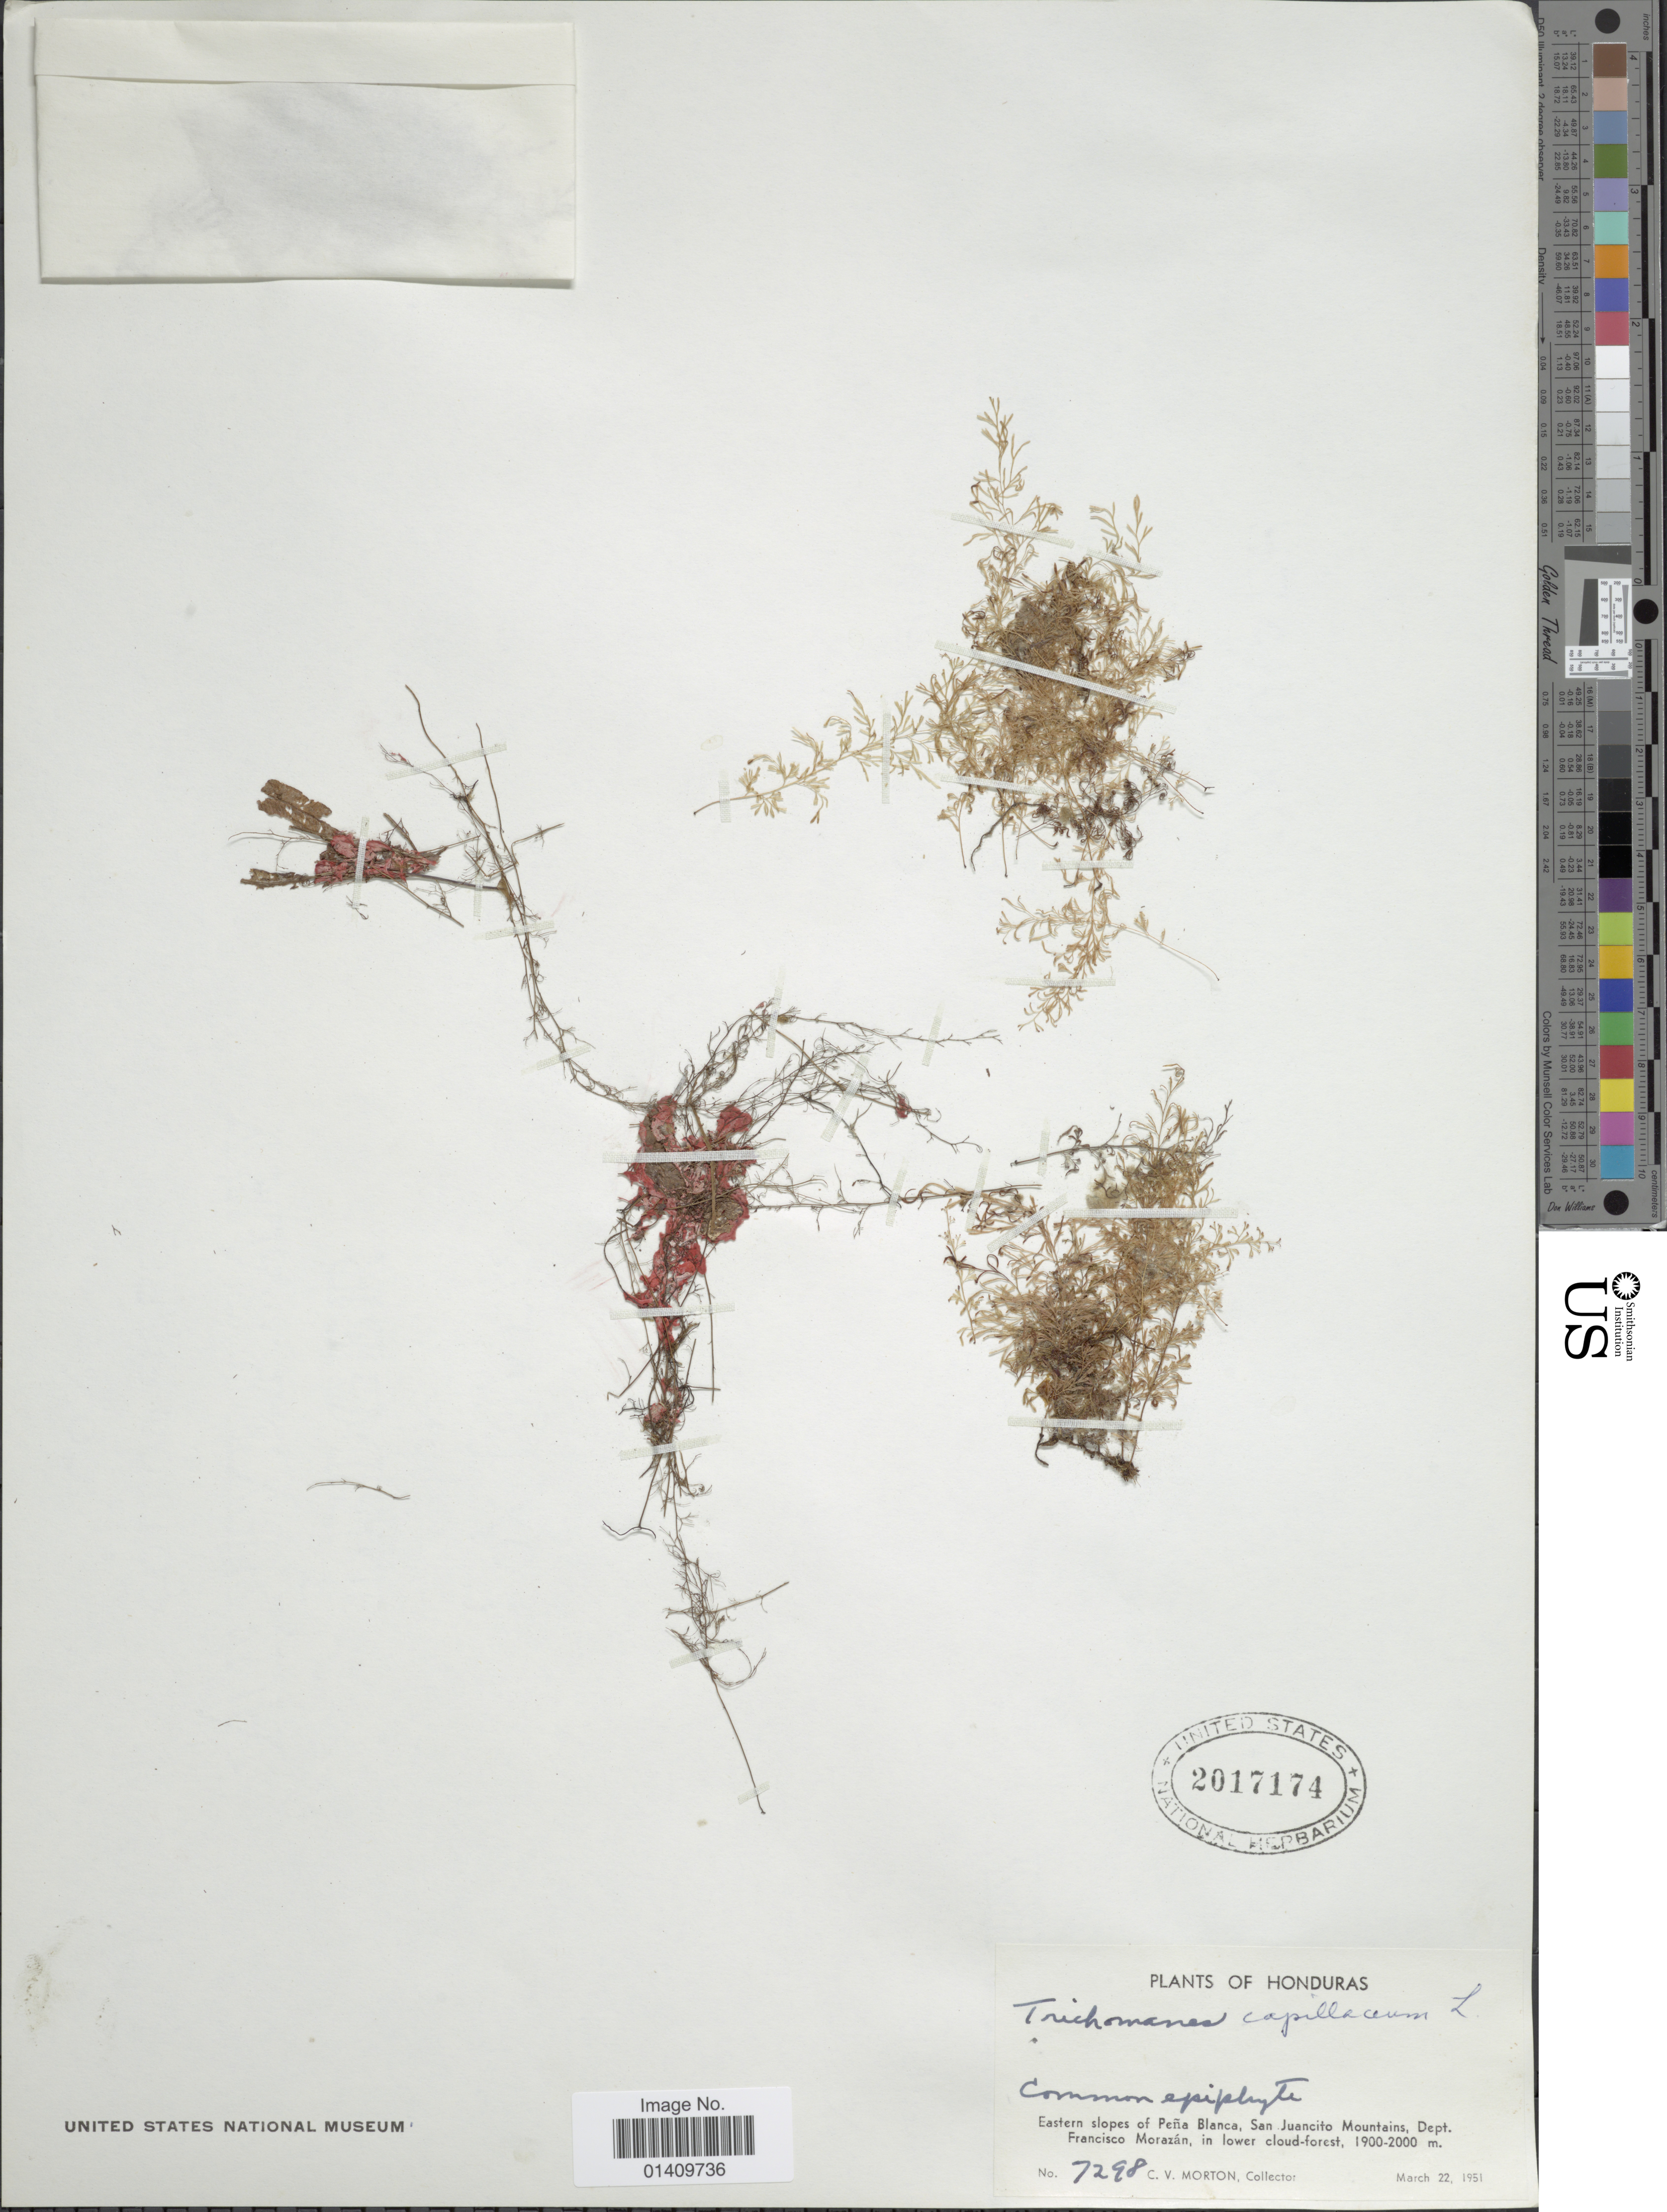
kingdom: Plantae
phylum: Tracheophyta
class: Polypodiopsida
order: Hymenophyllales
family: Hymenophyllaceae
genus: Polyphlebium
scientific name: Polyphlebium capillaceum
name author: (L.) Ebihara & Dubuisson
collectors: C. V. Morton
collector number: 7298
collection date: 1951-03-22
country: Honduras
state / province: Fco. Morazán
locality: Eastern slopes of Pena Blanca San Juancito mountains, dept. Francisco Morazan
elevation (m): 1900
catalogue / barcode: US 2017174